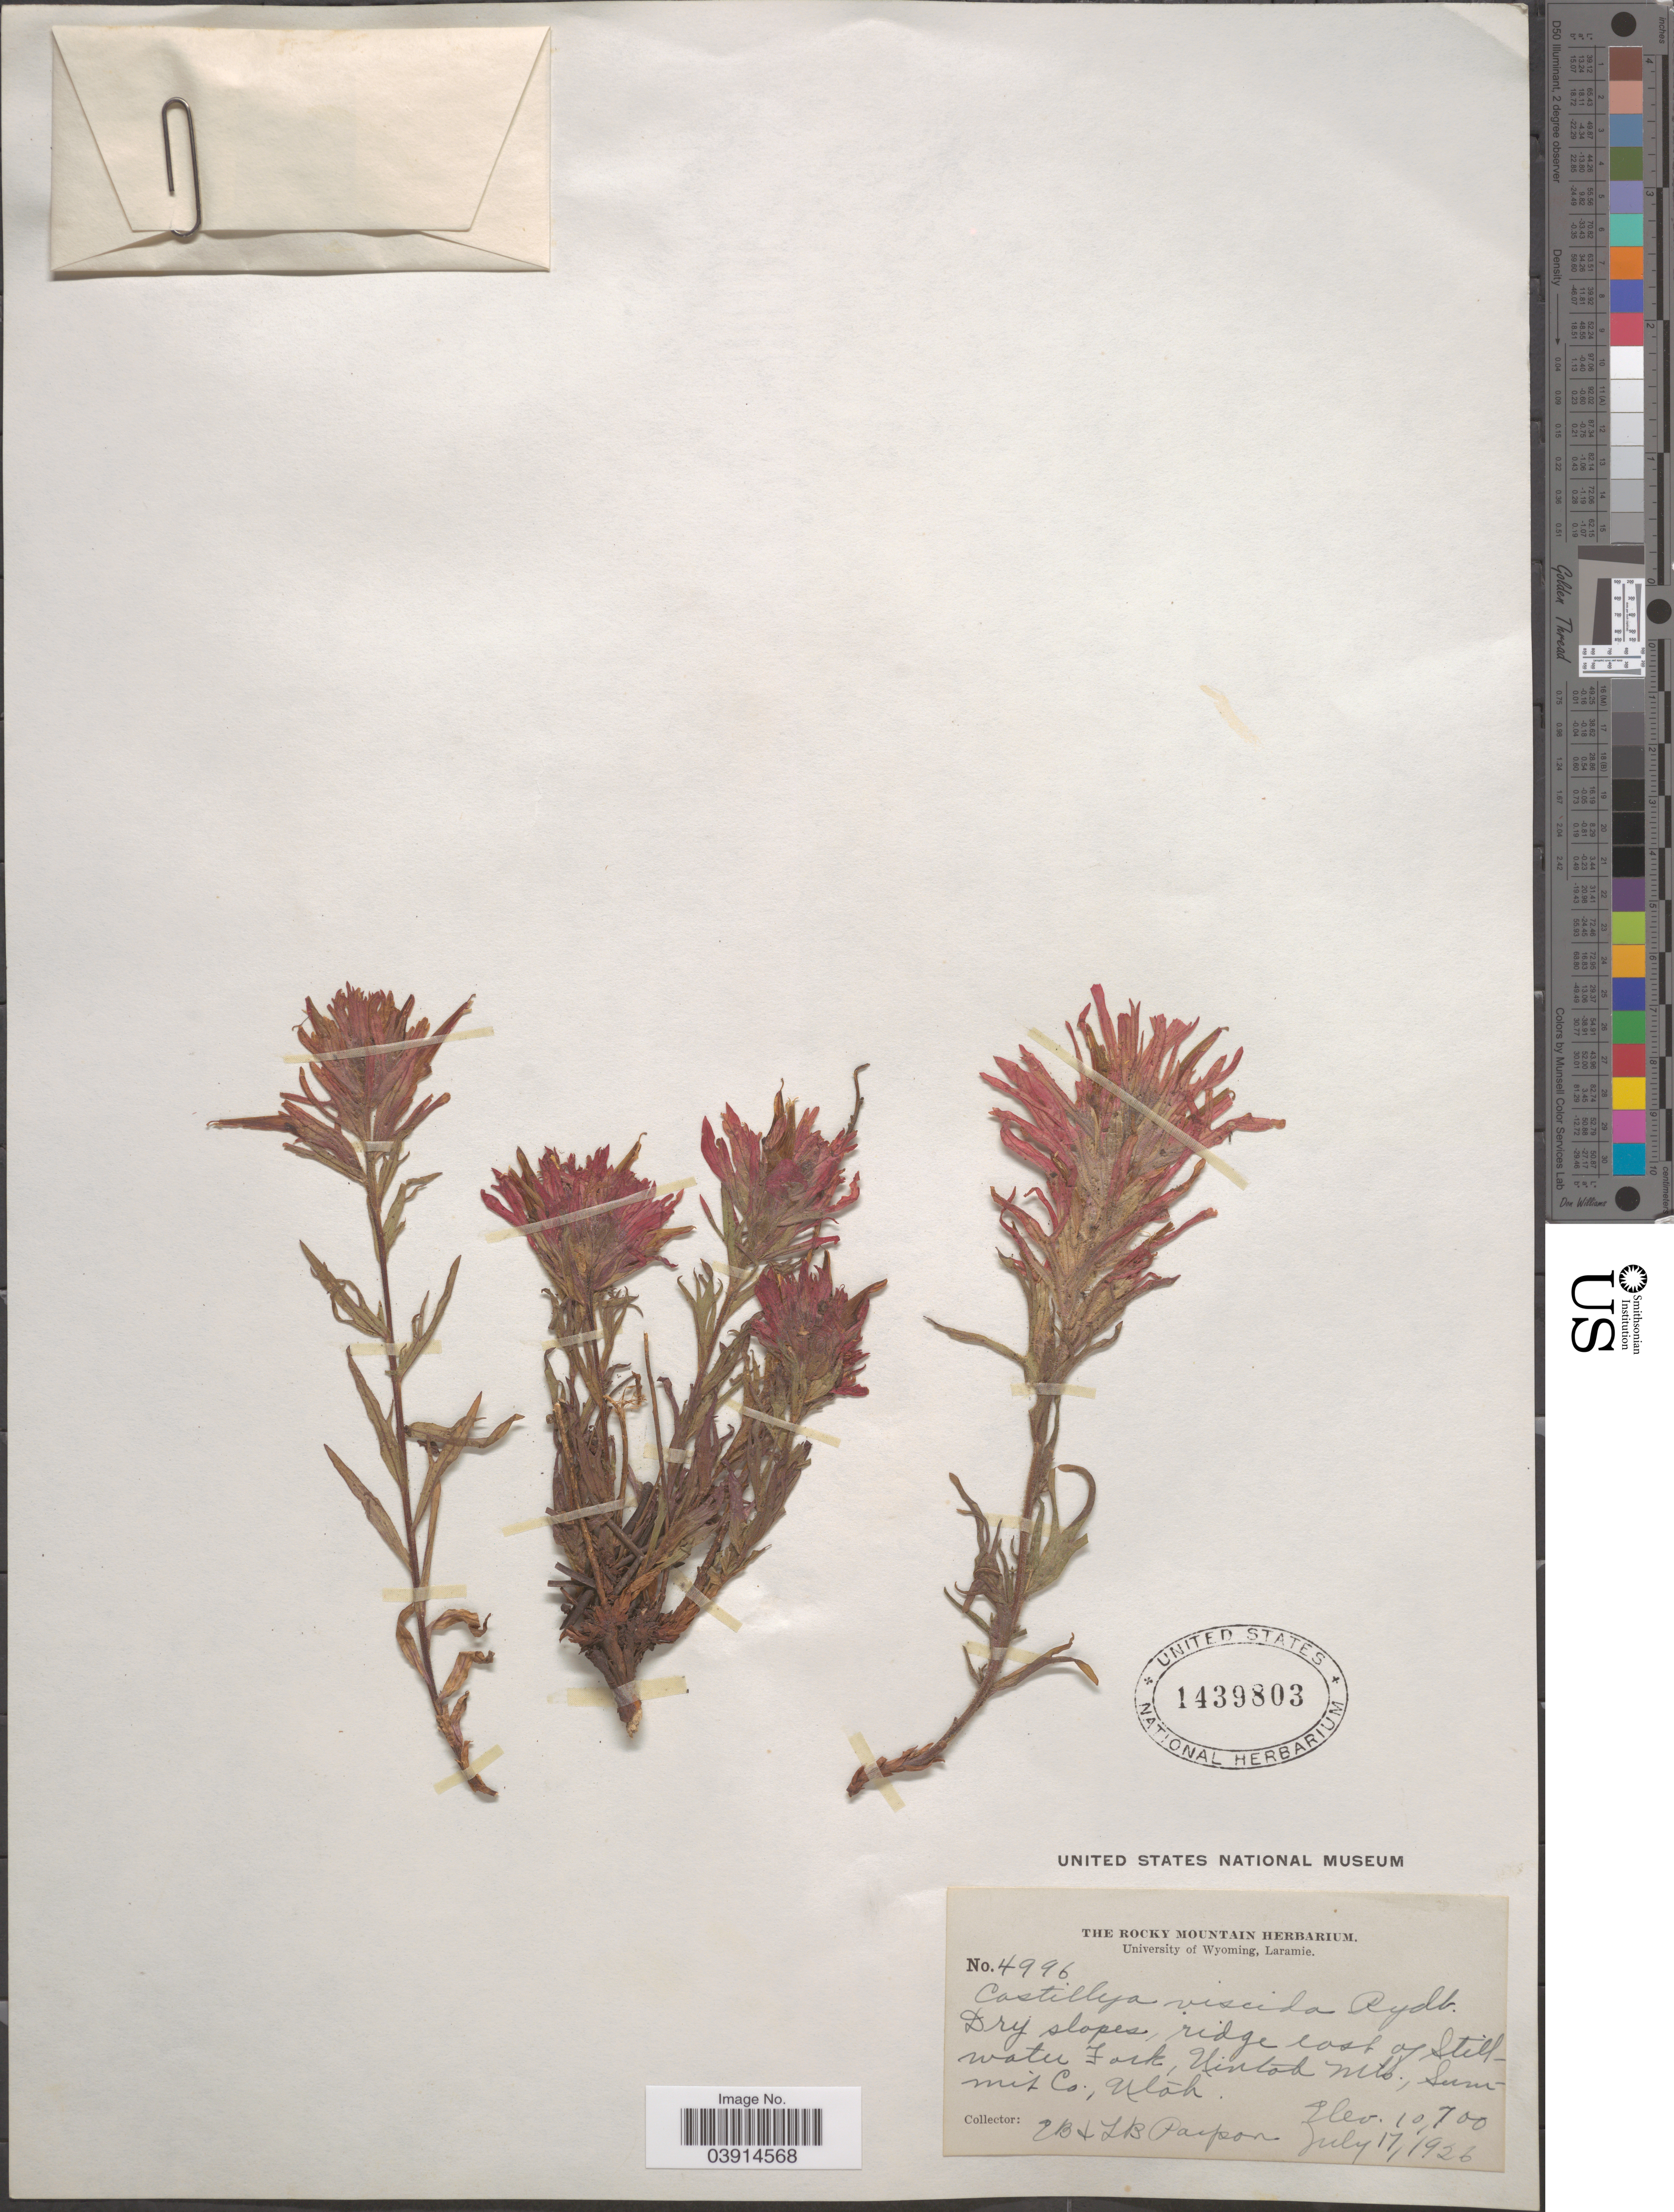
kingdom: Plantae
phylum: Tracheophyta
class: Magnoliopsida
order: Lamiales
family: Orobanchaceae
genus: Castilleja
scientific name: Castilleja viscida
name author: Rydb.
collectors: E. B. Payson & L. Payson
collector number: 4996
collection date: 1926-07-17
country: United States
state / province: Utah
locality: Dry slopes, ridge east of Stillwater Fork, Uintah Mts., Summit Co.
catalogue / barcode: US 1439803